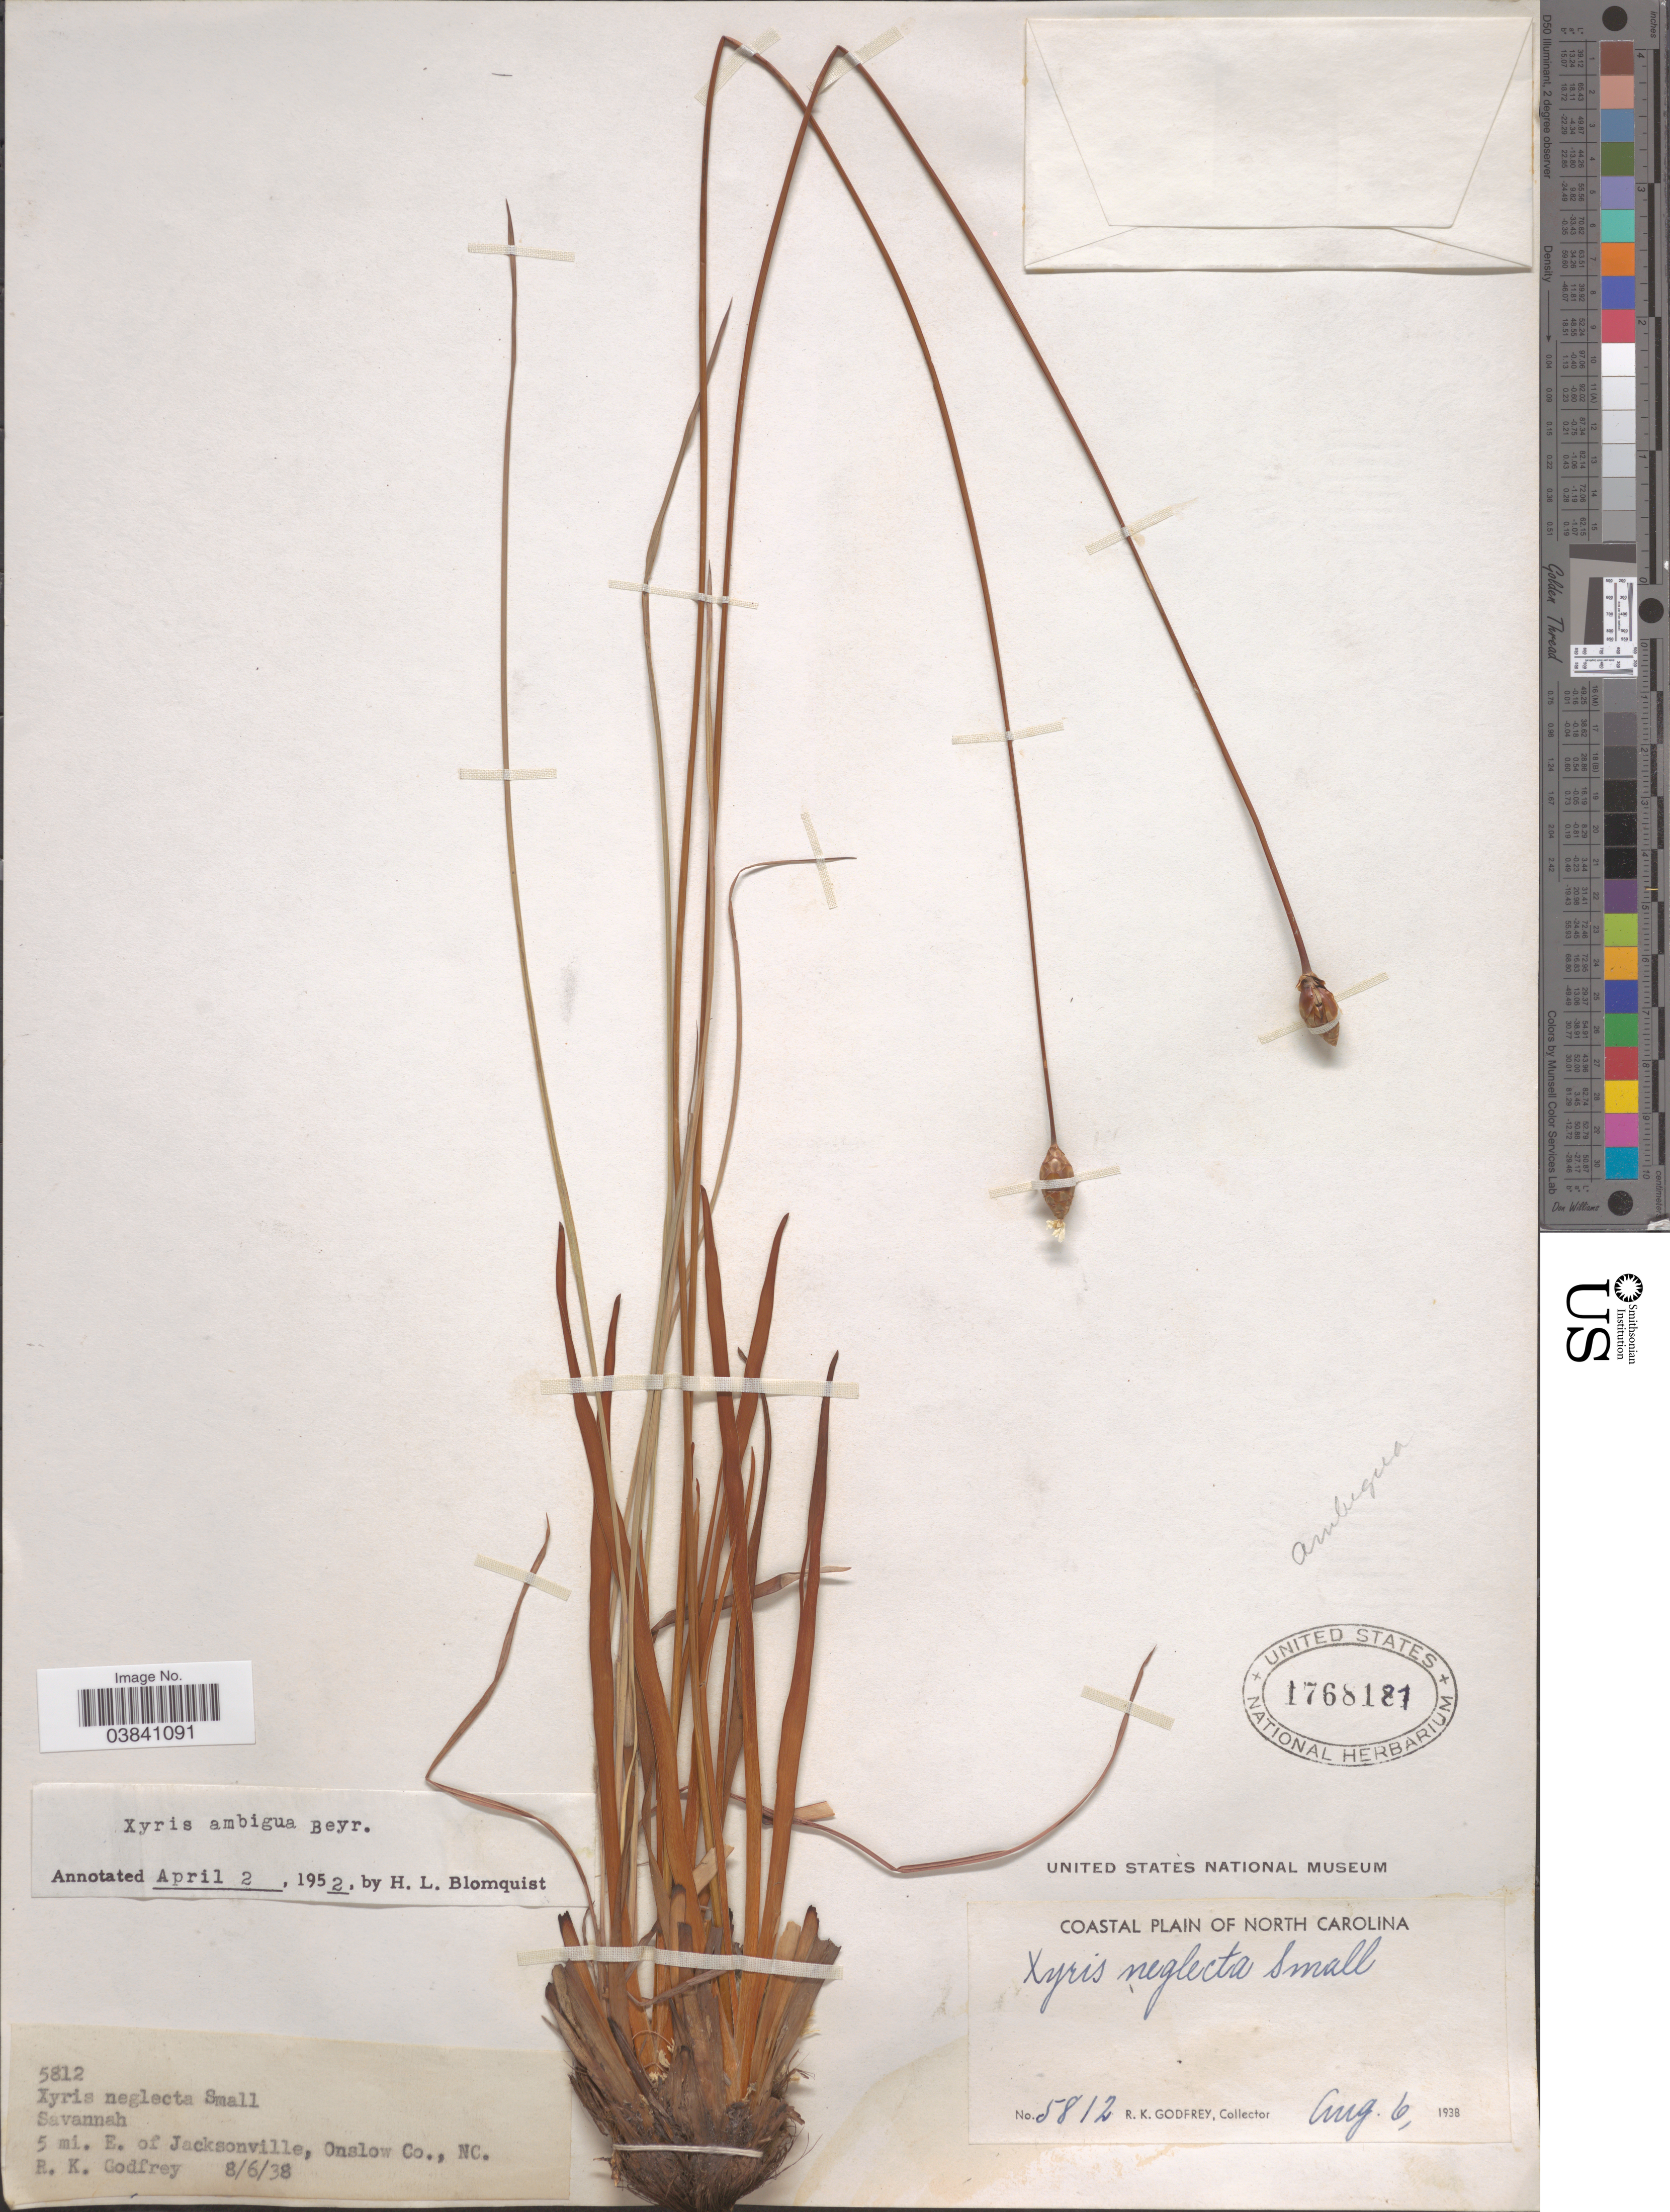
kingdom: Plantae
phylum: Tracheophyta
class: Liliopsida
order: Poales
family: Xyridaceae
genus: Xyris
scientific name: Xyris ambigua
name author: Beyr. ex Kunth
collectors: R. K. Godfrey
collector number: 5812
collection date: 1938-08-06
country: United States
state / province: North Carolina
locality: Coastal Plain of North Carolina. Savannah 5 mi. E. of Jacksonville, Onslow Co.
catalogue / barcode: US 1768181